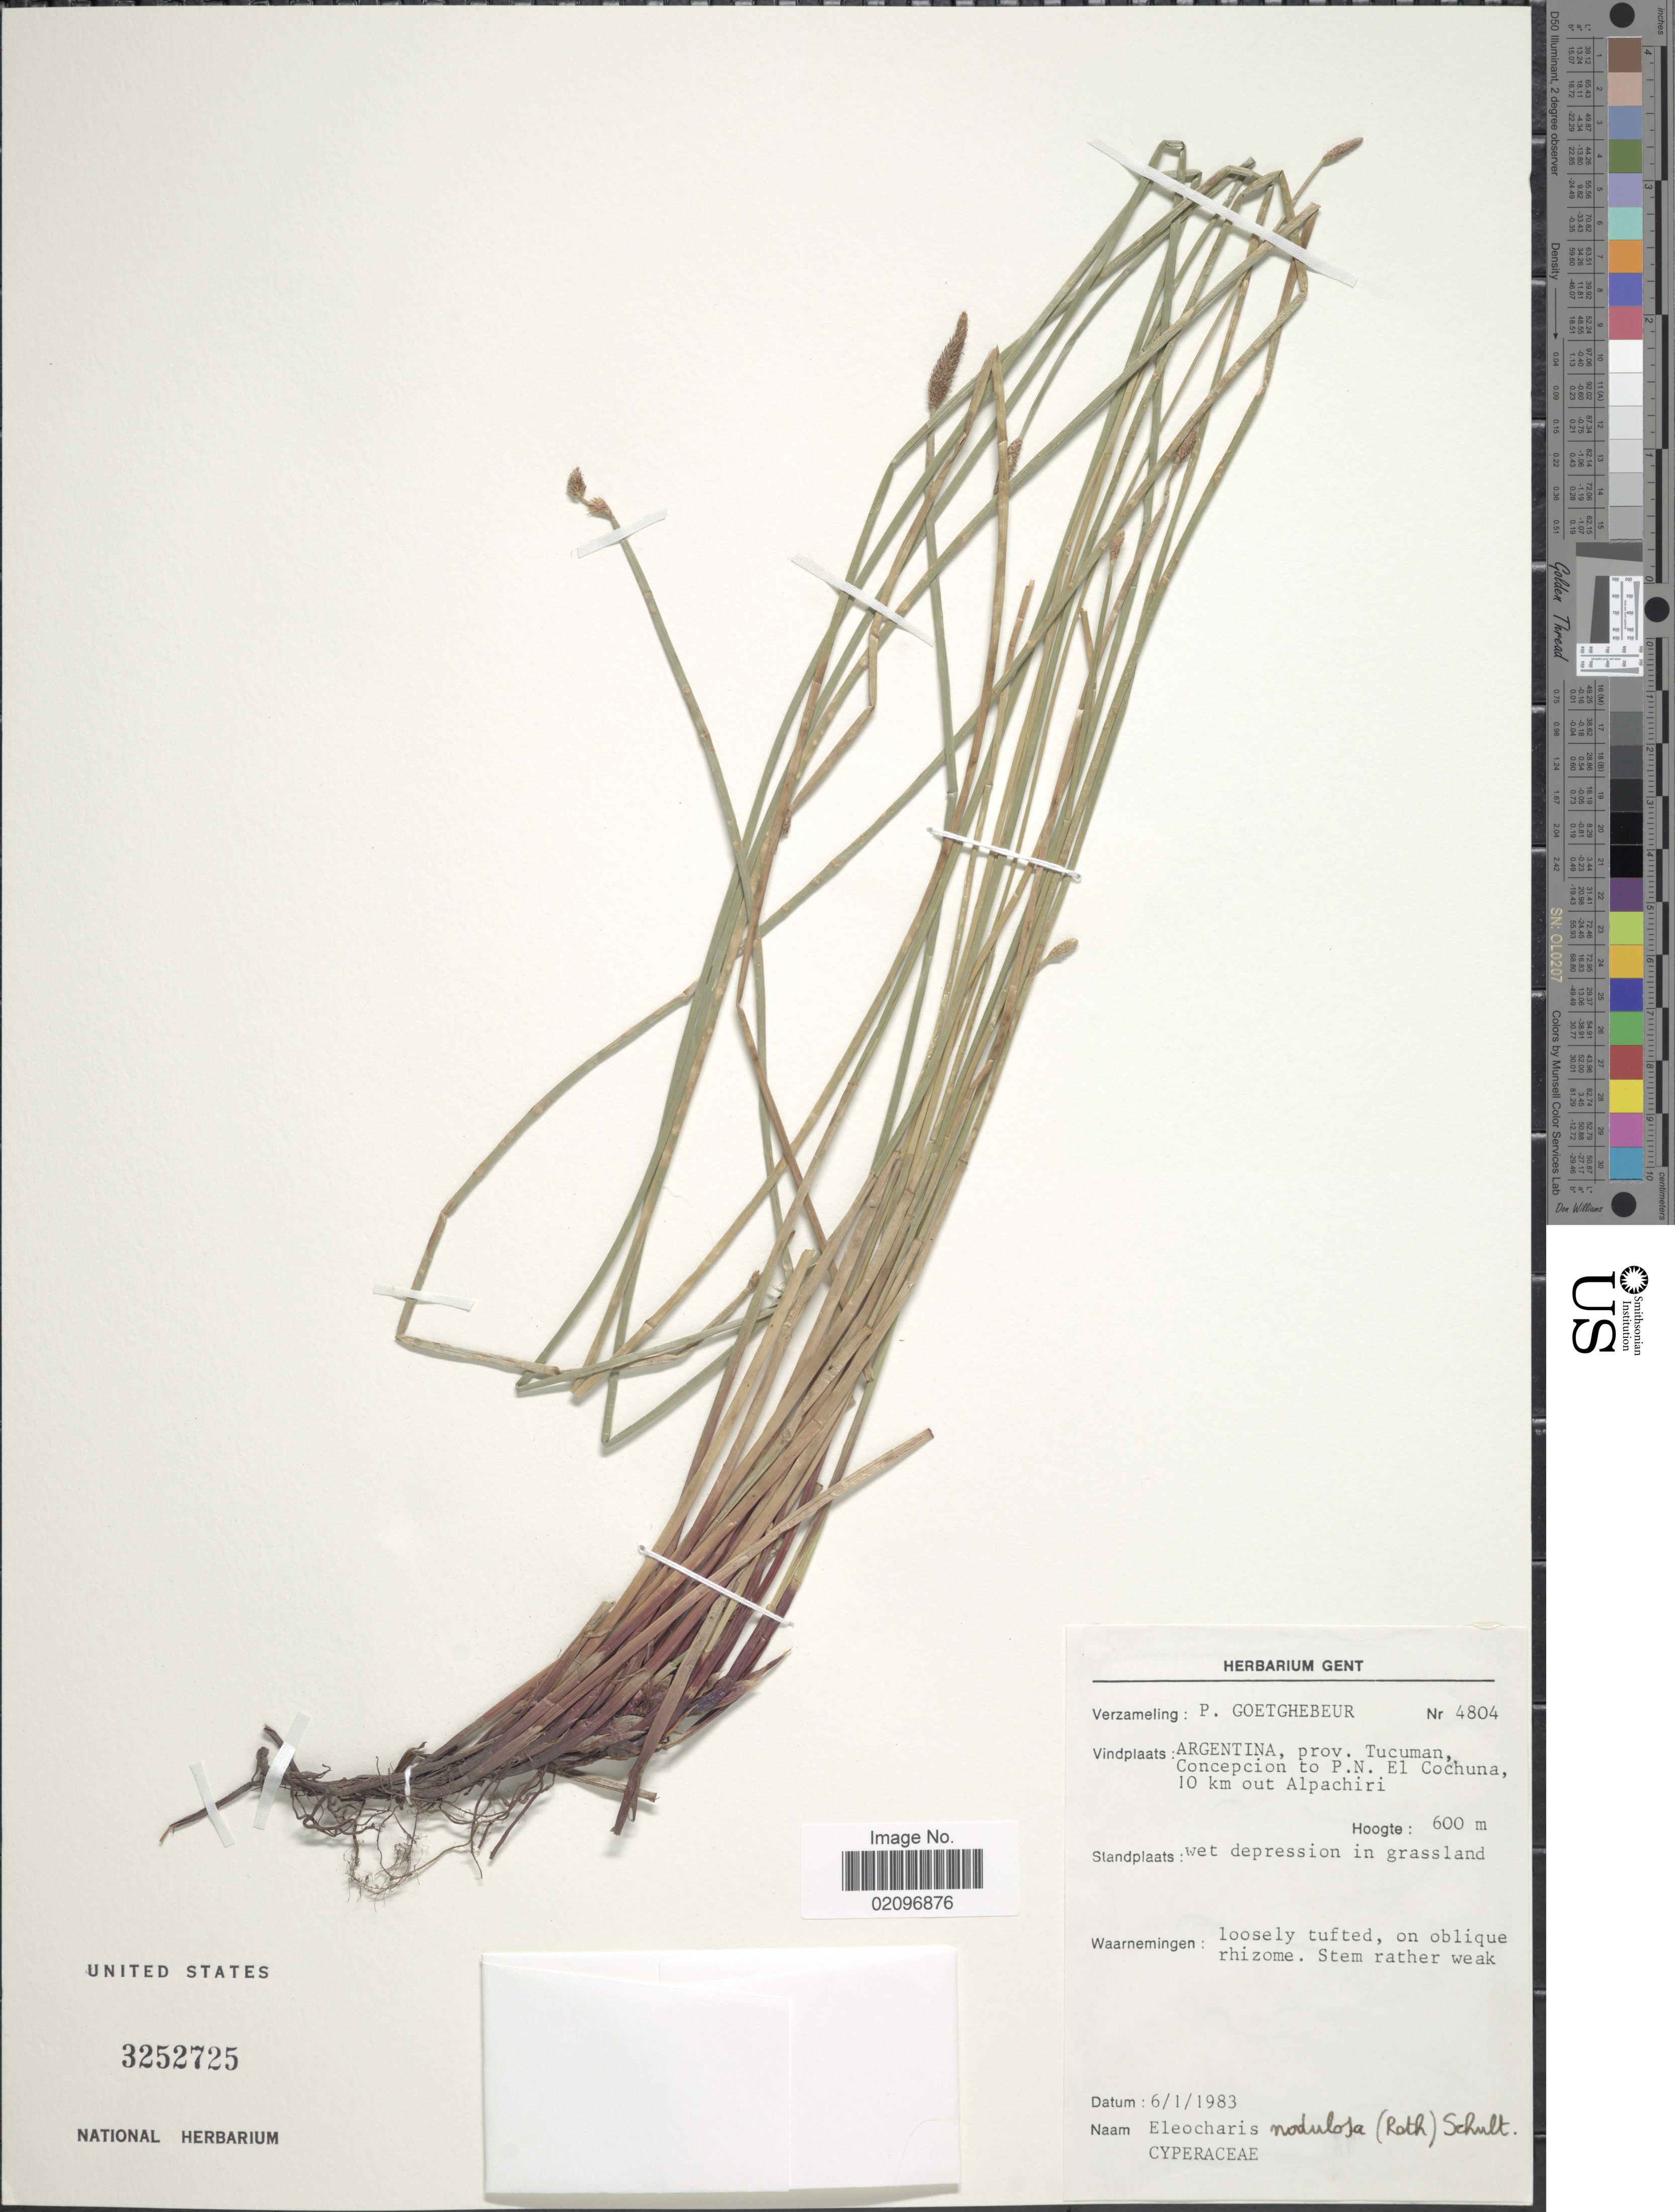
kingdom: Plantae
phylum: Tracheophyta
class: Liliopsida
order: Poales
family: Cyperaceae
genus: Eleocharis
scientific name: Eleocharis montana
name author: (Kunth) Roem. & Schult.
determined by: Strong, Mark T., (BOT), Smithsonian Institution - National Museum of Natural History (UNITED STATES)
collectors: P. Goetghebeur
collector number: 4804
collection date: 1983-01-06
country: Argentina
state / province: Tucuman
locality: Argentina, prov. Tucuman, Concepcion to P.N, El Cochuna, 10 km out Alpachiri.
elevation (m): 600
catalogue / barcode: US 3252725